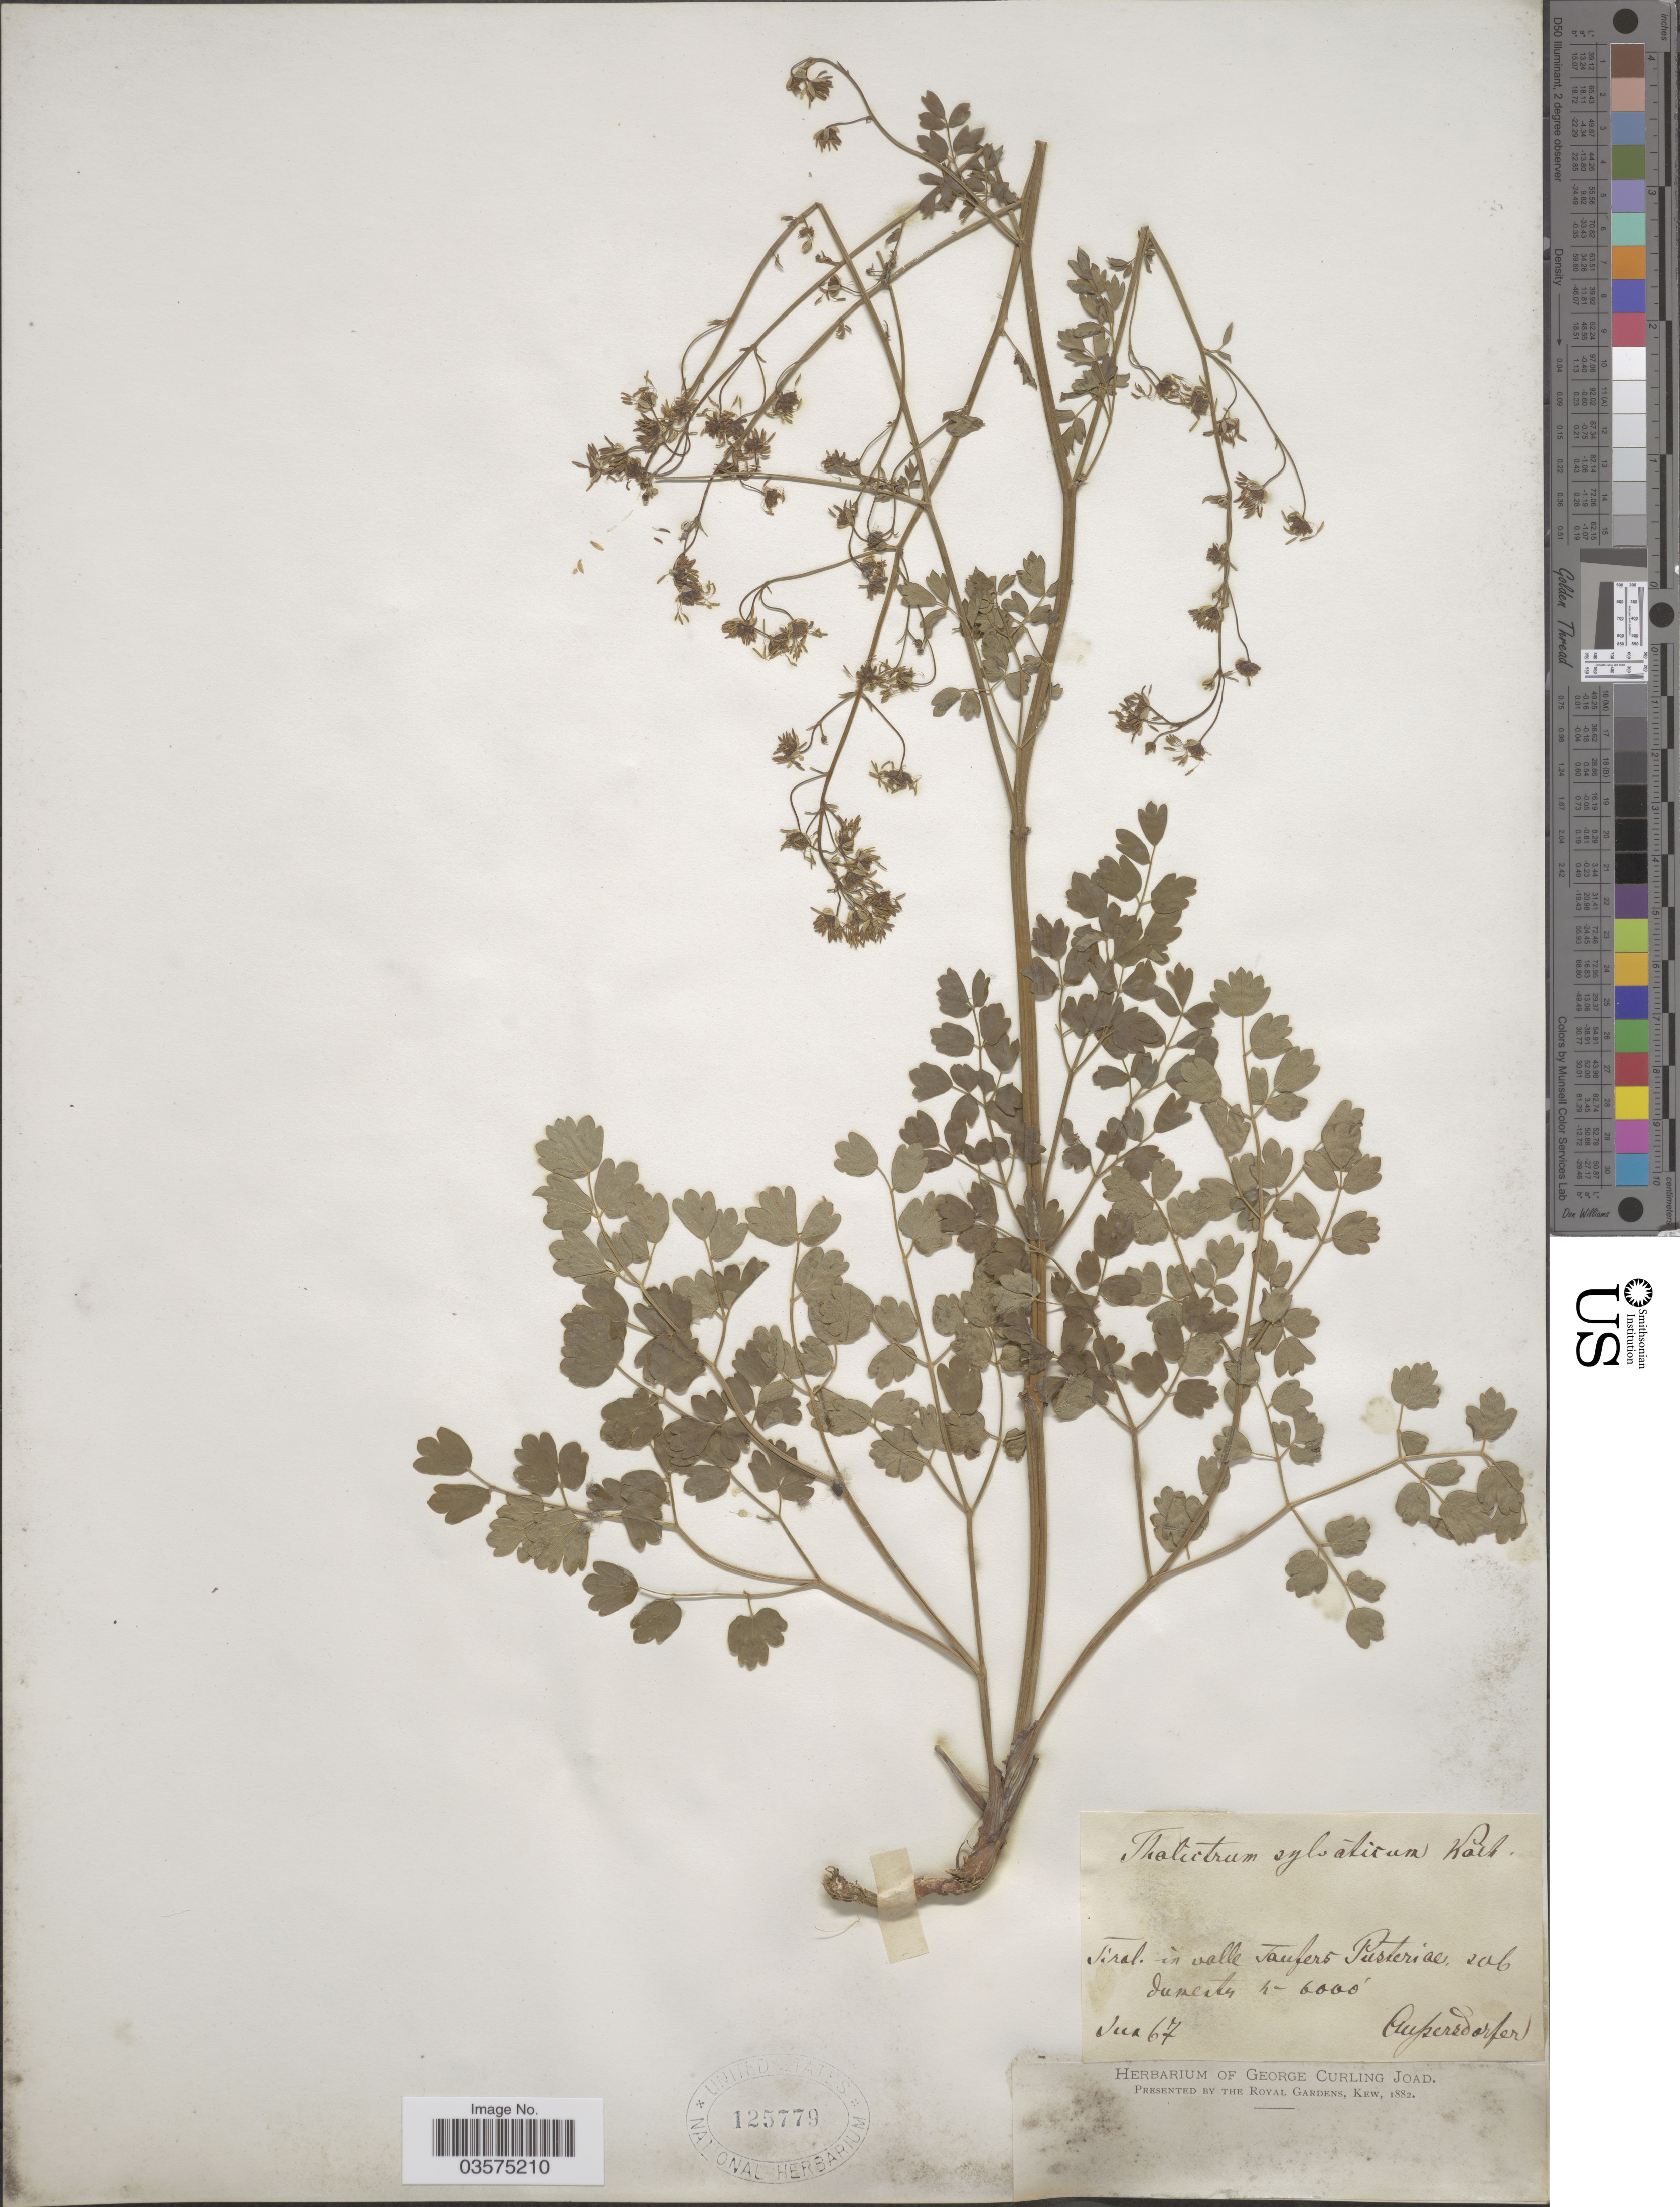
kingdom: Plantae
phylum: Tracheophyta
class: Magnoliopsida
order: Ranunculales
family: Ranunculaceae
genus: Thalictrum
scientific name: Thalictrum sylvaticum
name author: W.D.J. Koch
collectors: Aufsersdorfer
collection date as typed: Transcribed d/m/y: /6/67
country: Italy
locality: Tirol in valle Taufers Pusteriae, sub dumentis.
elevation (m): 1219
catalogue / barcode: US 125779